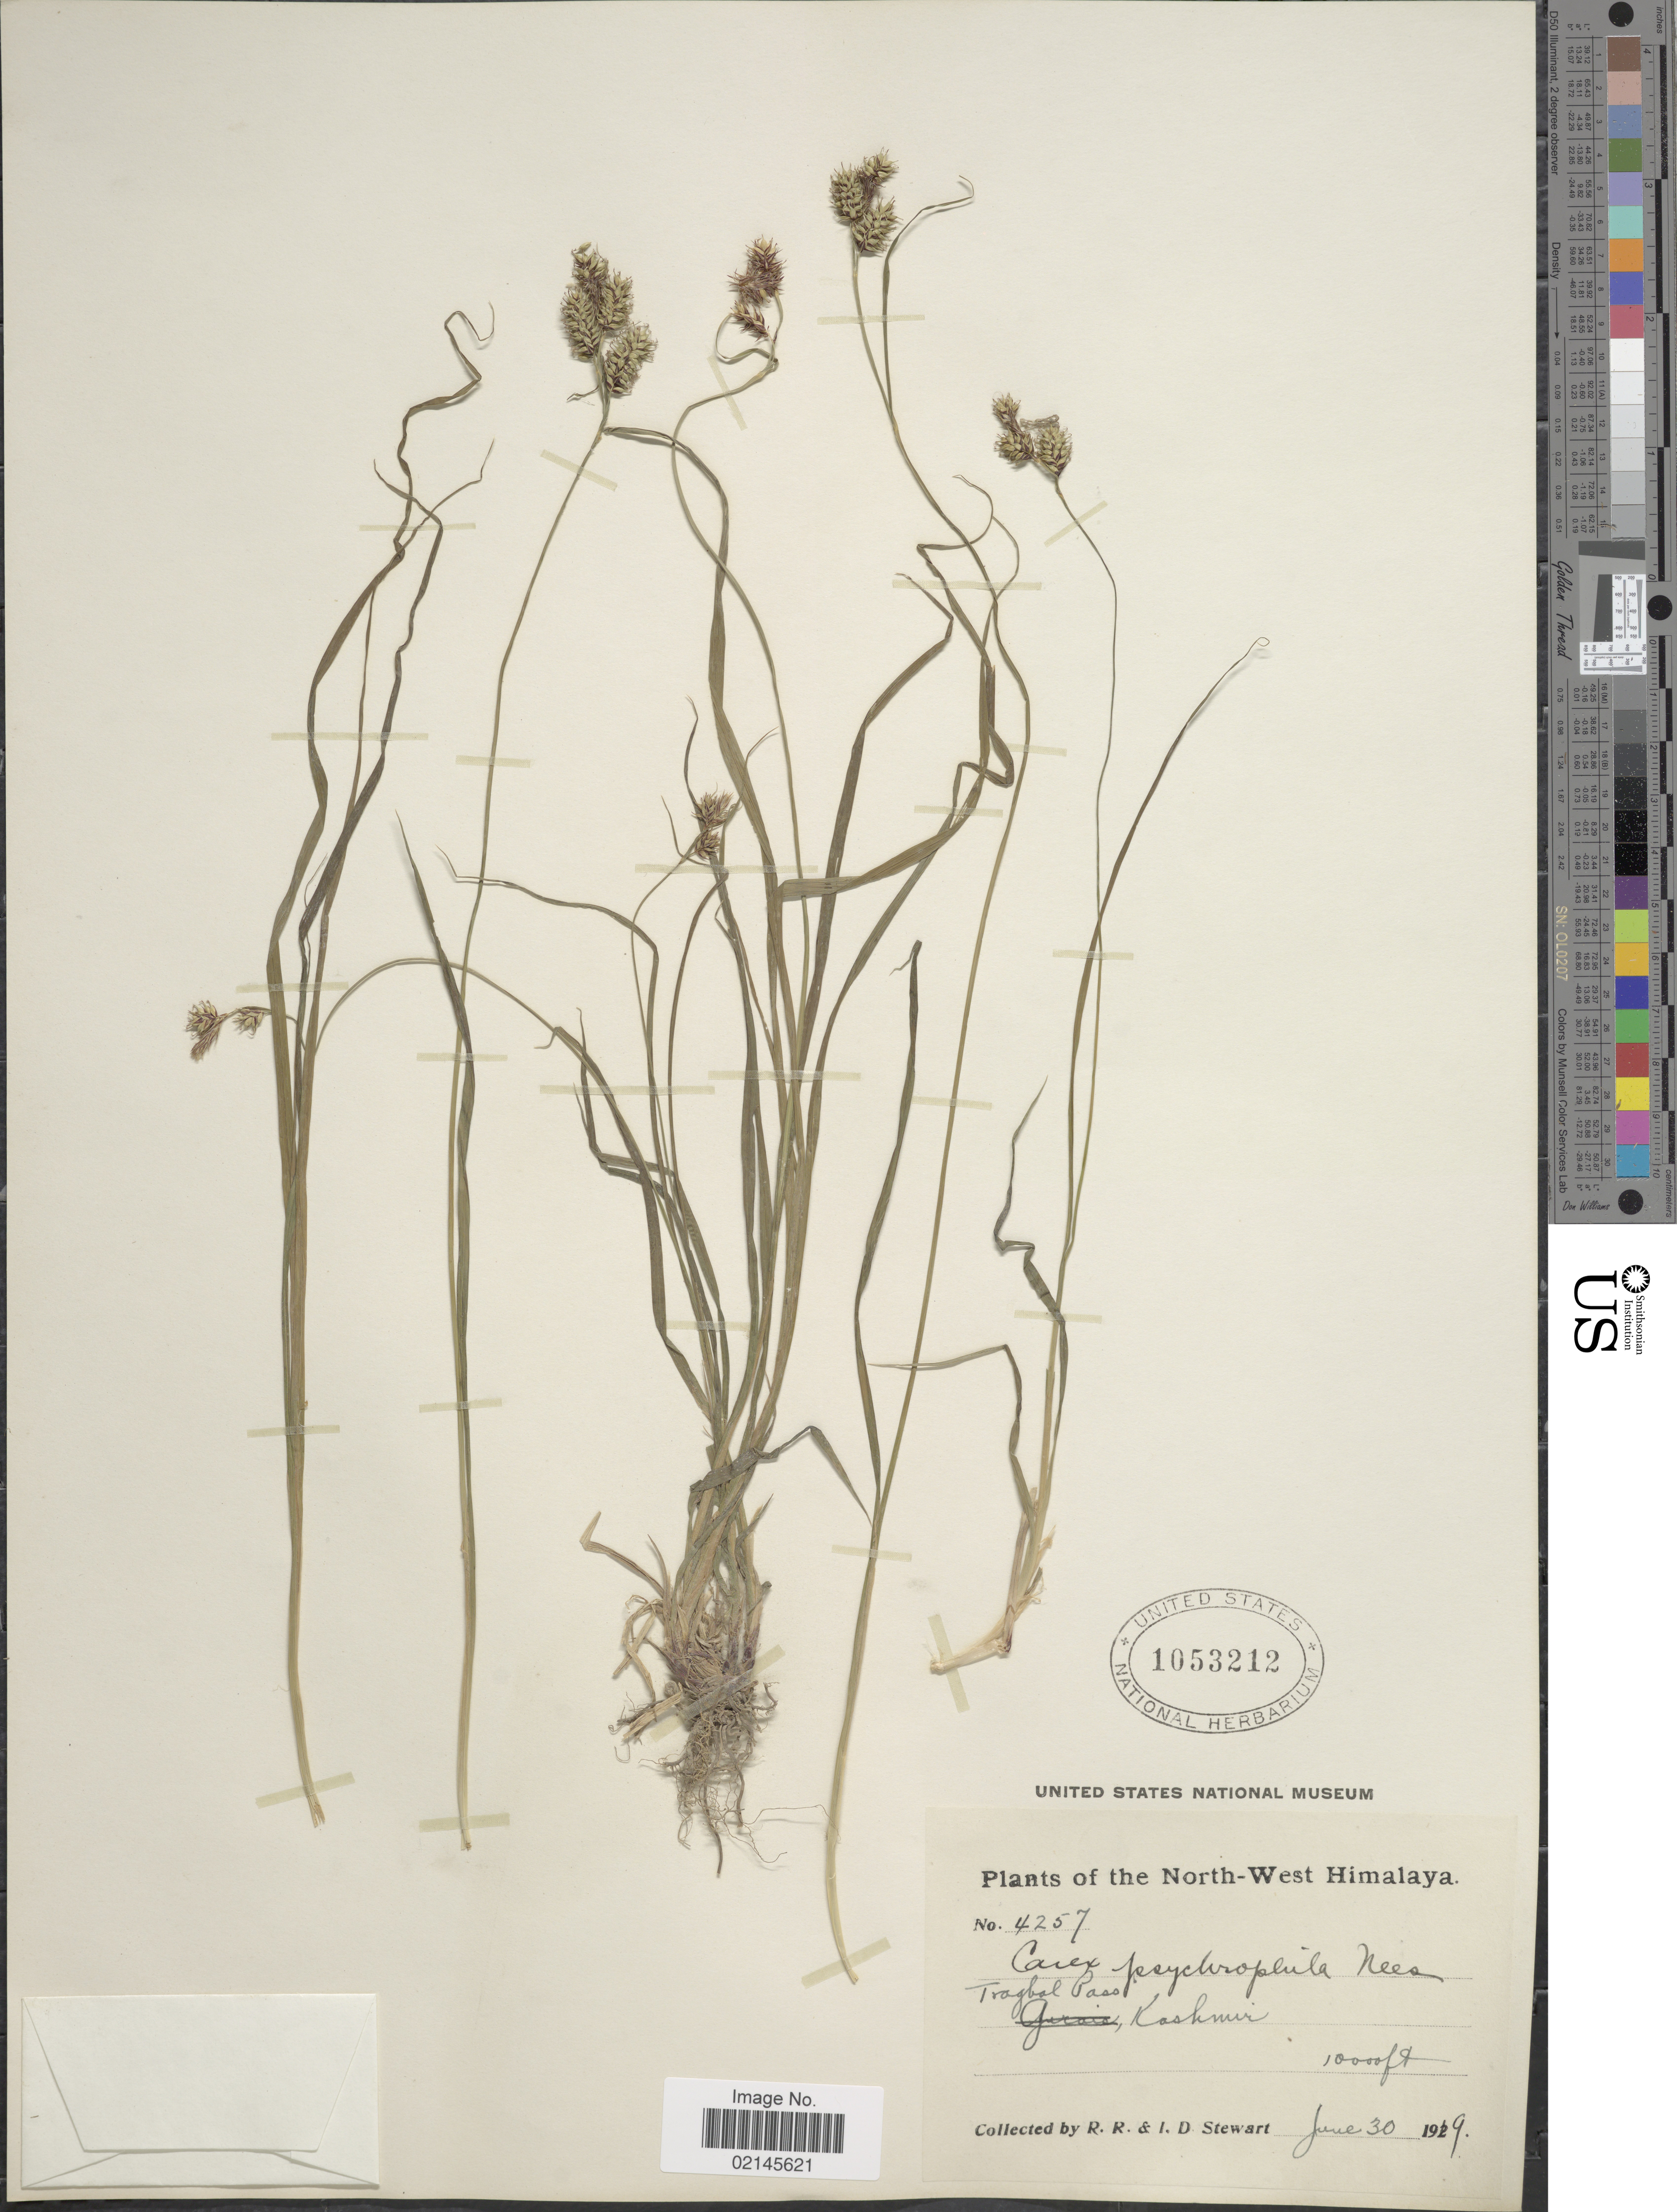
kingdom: Plantae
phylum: Tracheophyta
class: Liliopsida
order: Poales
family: Cyperaceae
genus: Carex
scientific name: Carex psychrophila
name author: Nees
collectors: R. R. Stewart & I. Stewart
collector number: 4257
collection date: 1919-06-30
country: India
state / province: Jammu and Kashmir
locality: North-West Himalaya, Tragbal Pass, Kashmir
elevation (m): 3048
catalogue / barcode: US 1053212